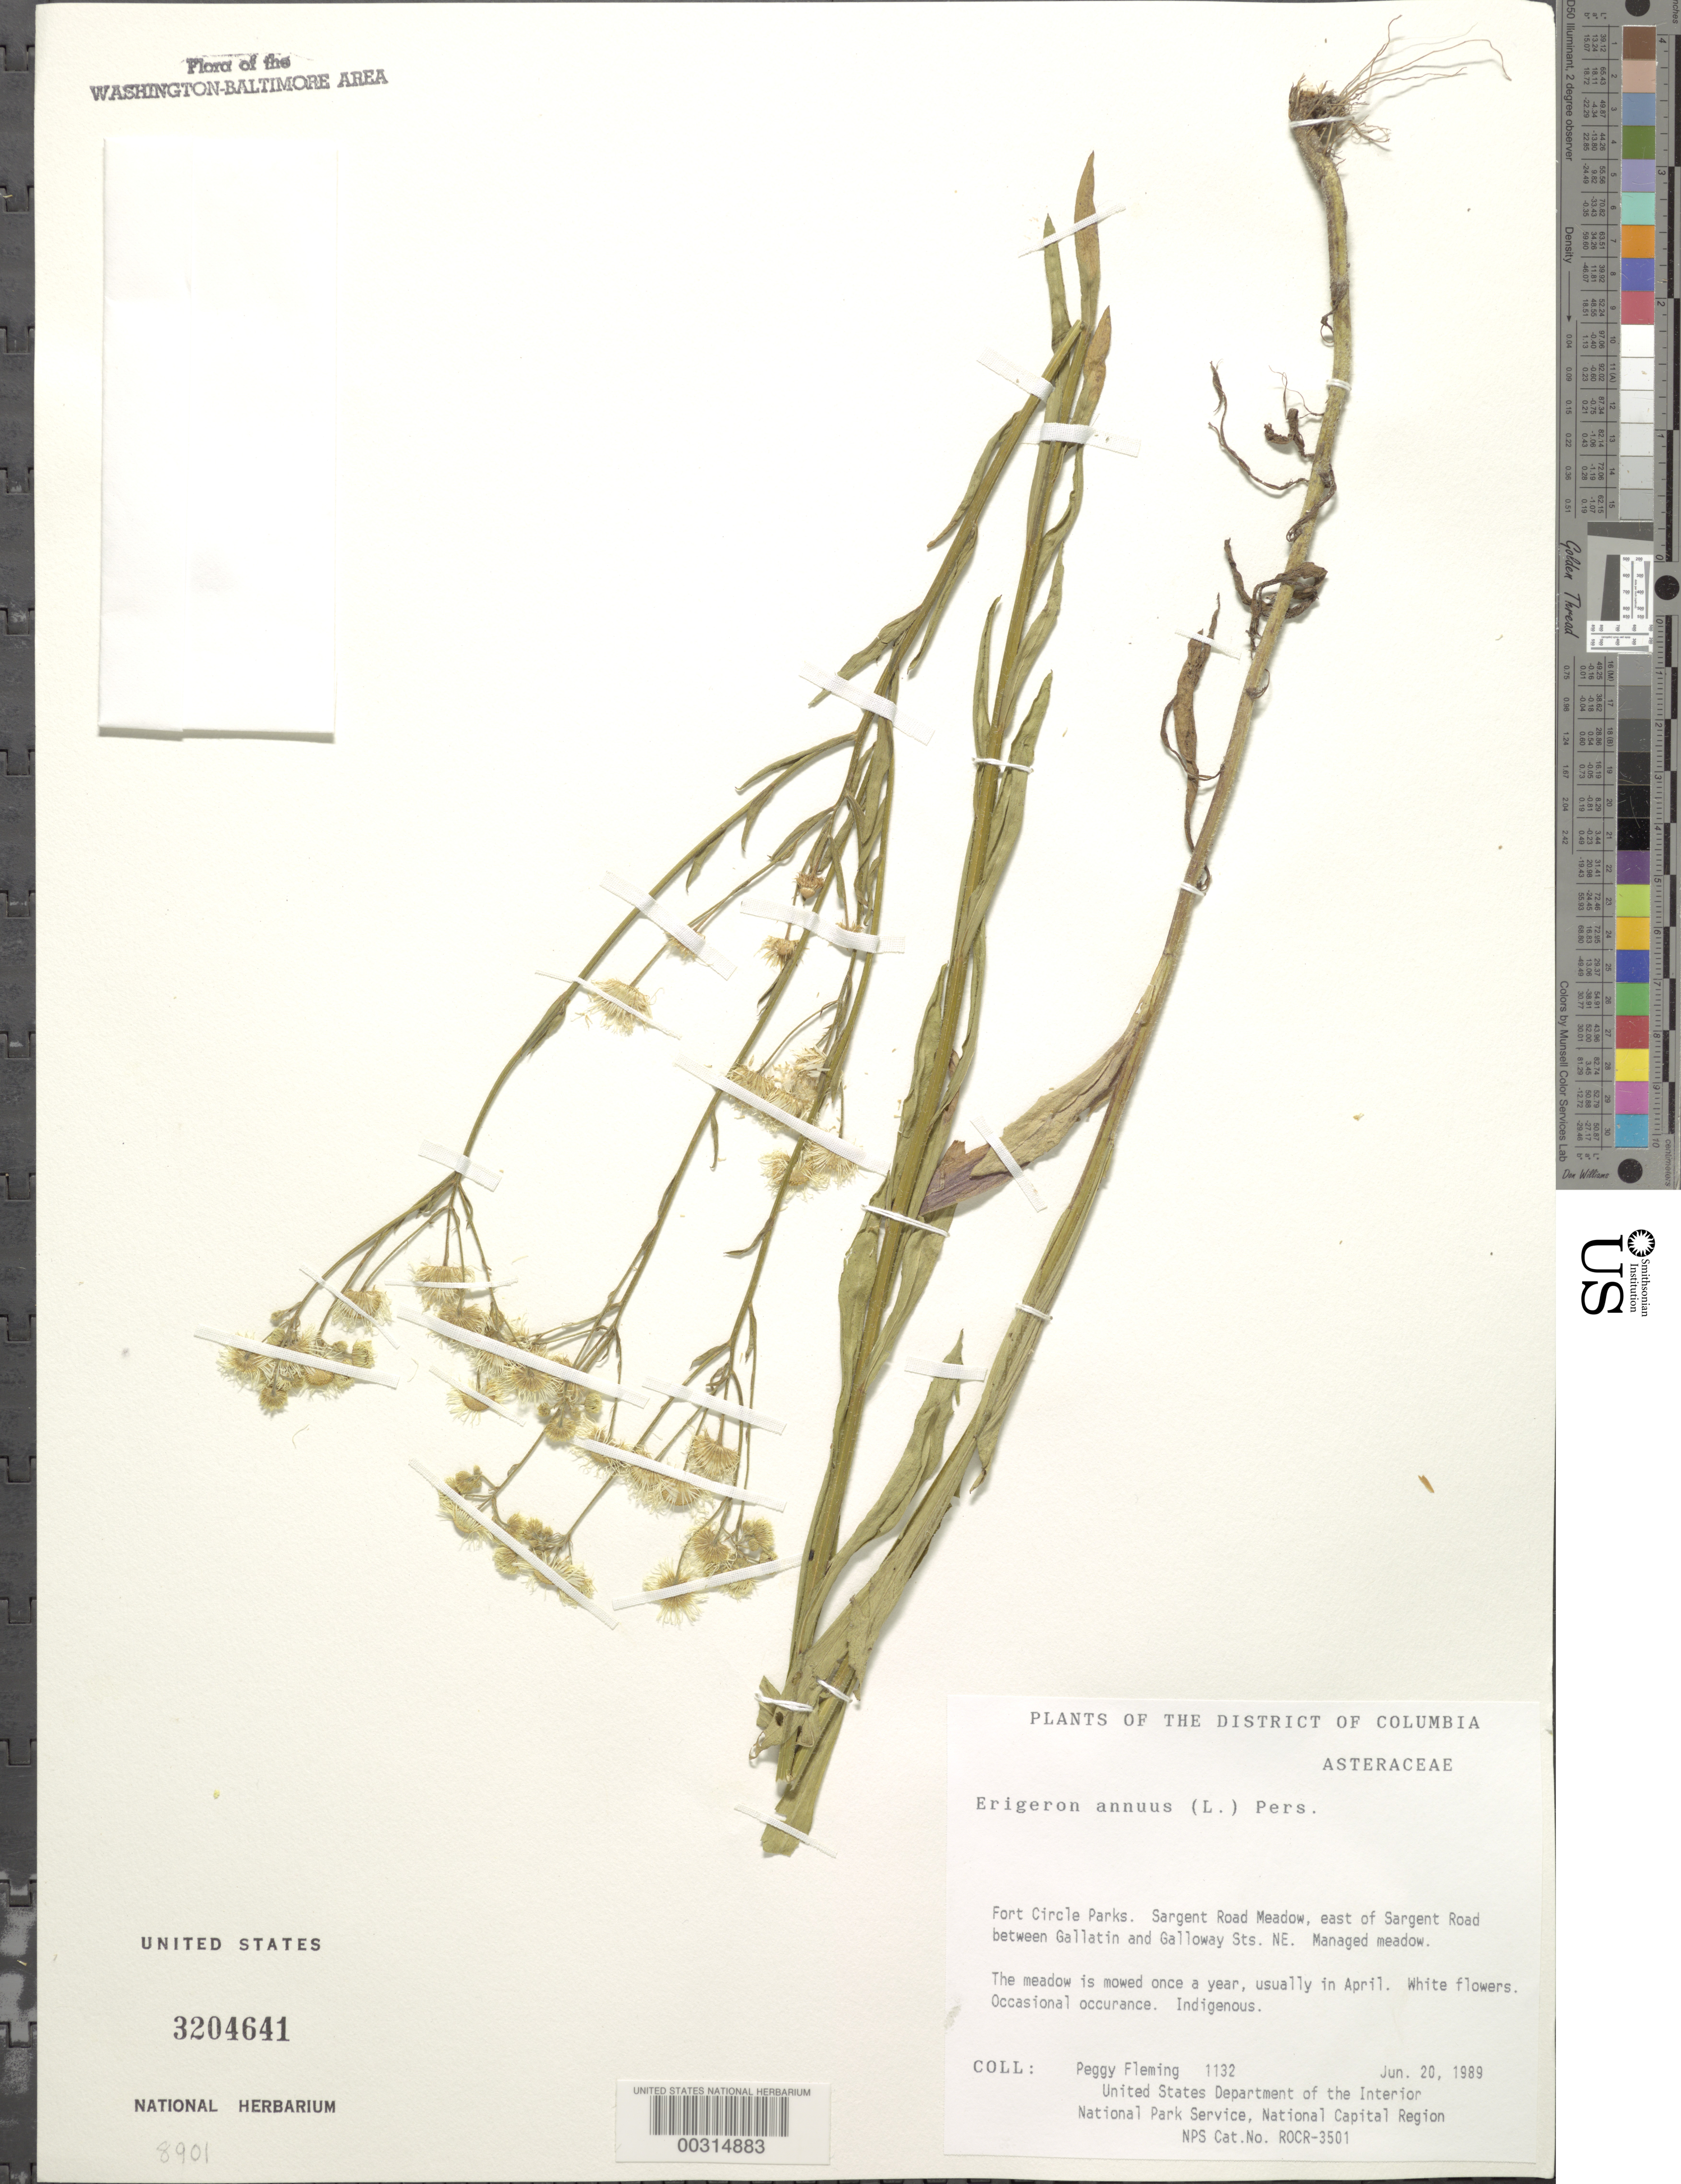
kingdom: Plantae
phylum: Tracheophyta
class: Magnoliopsida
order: Asterales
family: Asteraceae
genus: Erigeron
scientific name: Erigeron annuus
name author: (L.) Pers.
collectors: P. Fleming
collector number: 1132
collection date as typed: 20 Jun 1989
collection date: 1989-06-20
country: United States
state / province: District of Columbia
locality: Fort Circle Parks, Sargent Road meadow E of Sargent Rd between Gallatin and Galloway Sts, NE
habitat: Meadow mowed usually in April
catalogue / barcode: US 3204641